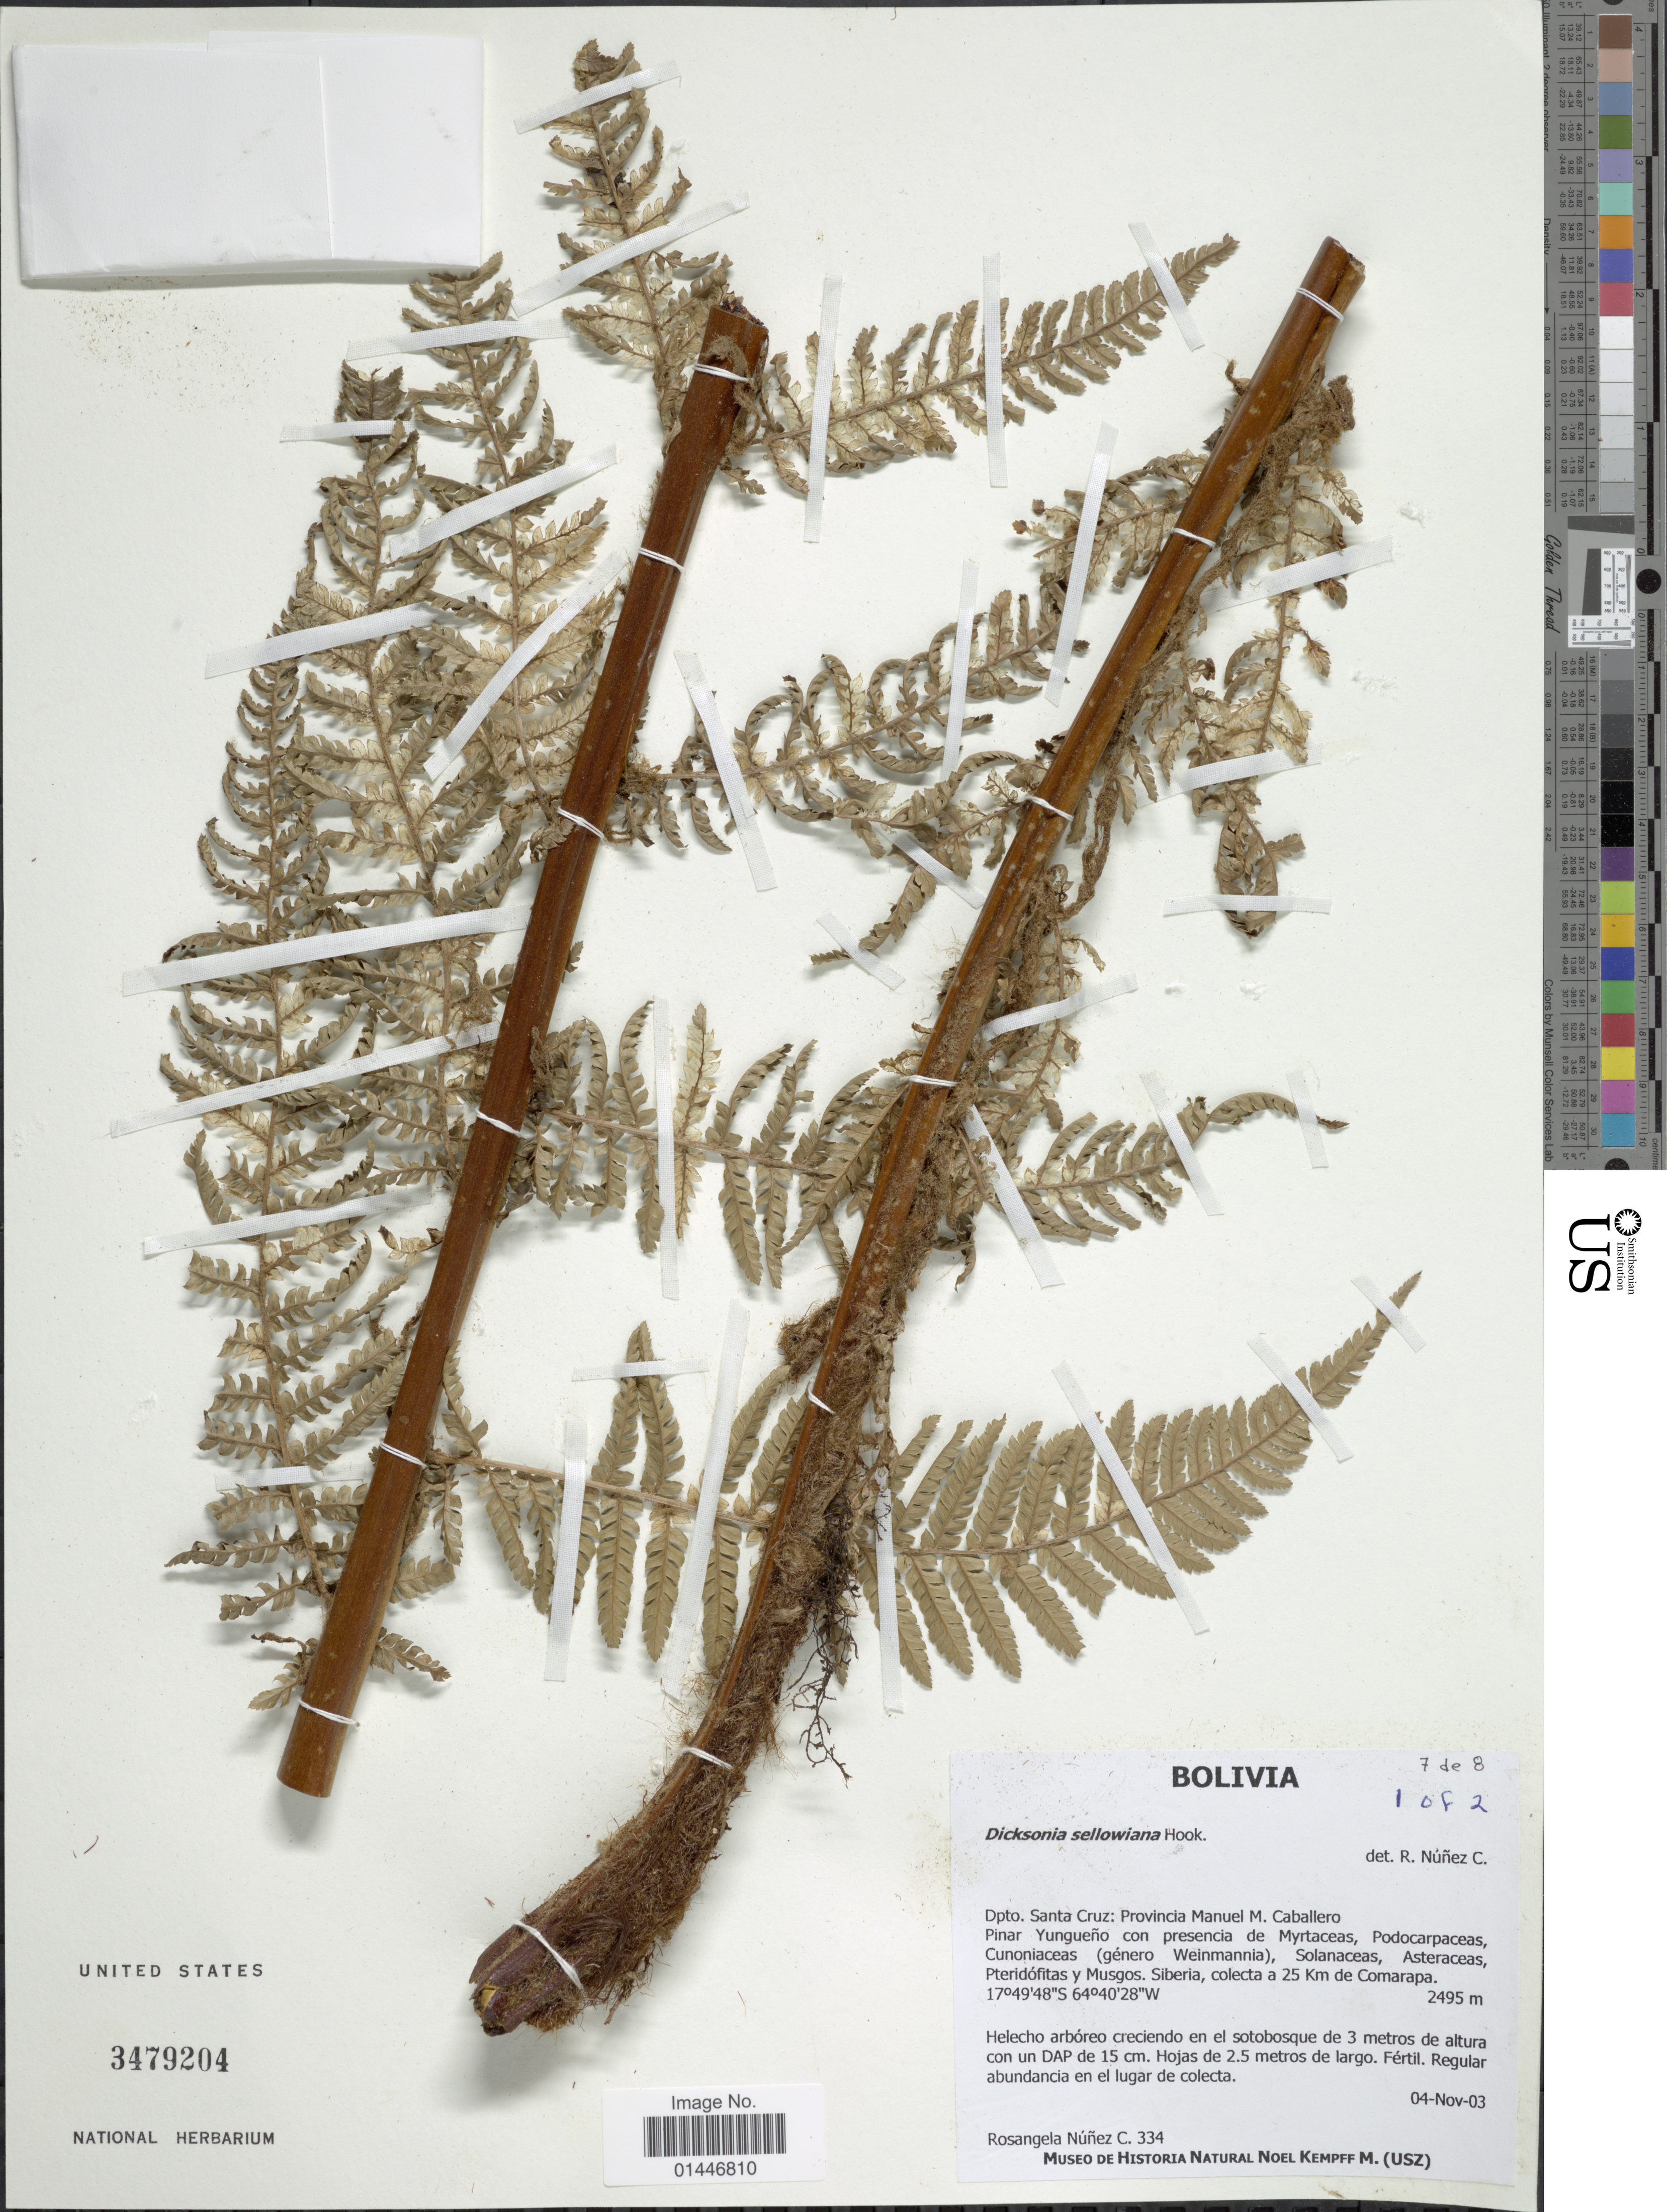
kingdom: Plantae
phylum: Tracheophyta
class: Polypodiopsida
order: Cyatheales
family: Dicksoniaceae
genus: Dicksonia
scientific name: Dicksonia sellowiana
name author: Hook.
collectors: R. Núnez Cabrera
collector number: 334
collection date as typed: Transcribed d/m/y: 4/11/03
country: Bolivia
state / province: Santa Cruz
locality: Provincia Manuel M. Caballero, Pinar Yungueno , 25 km de Comarapa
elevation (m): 2495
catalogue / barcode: US 3479204